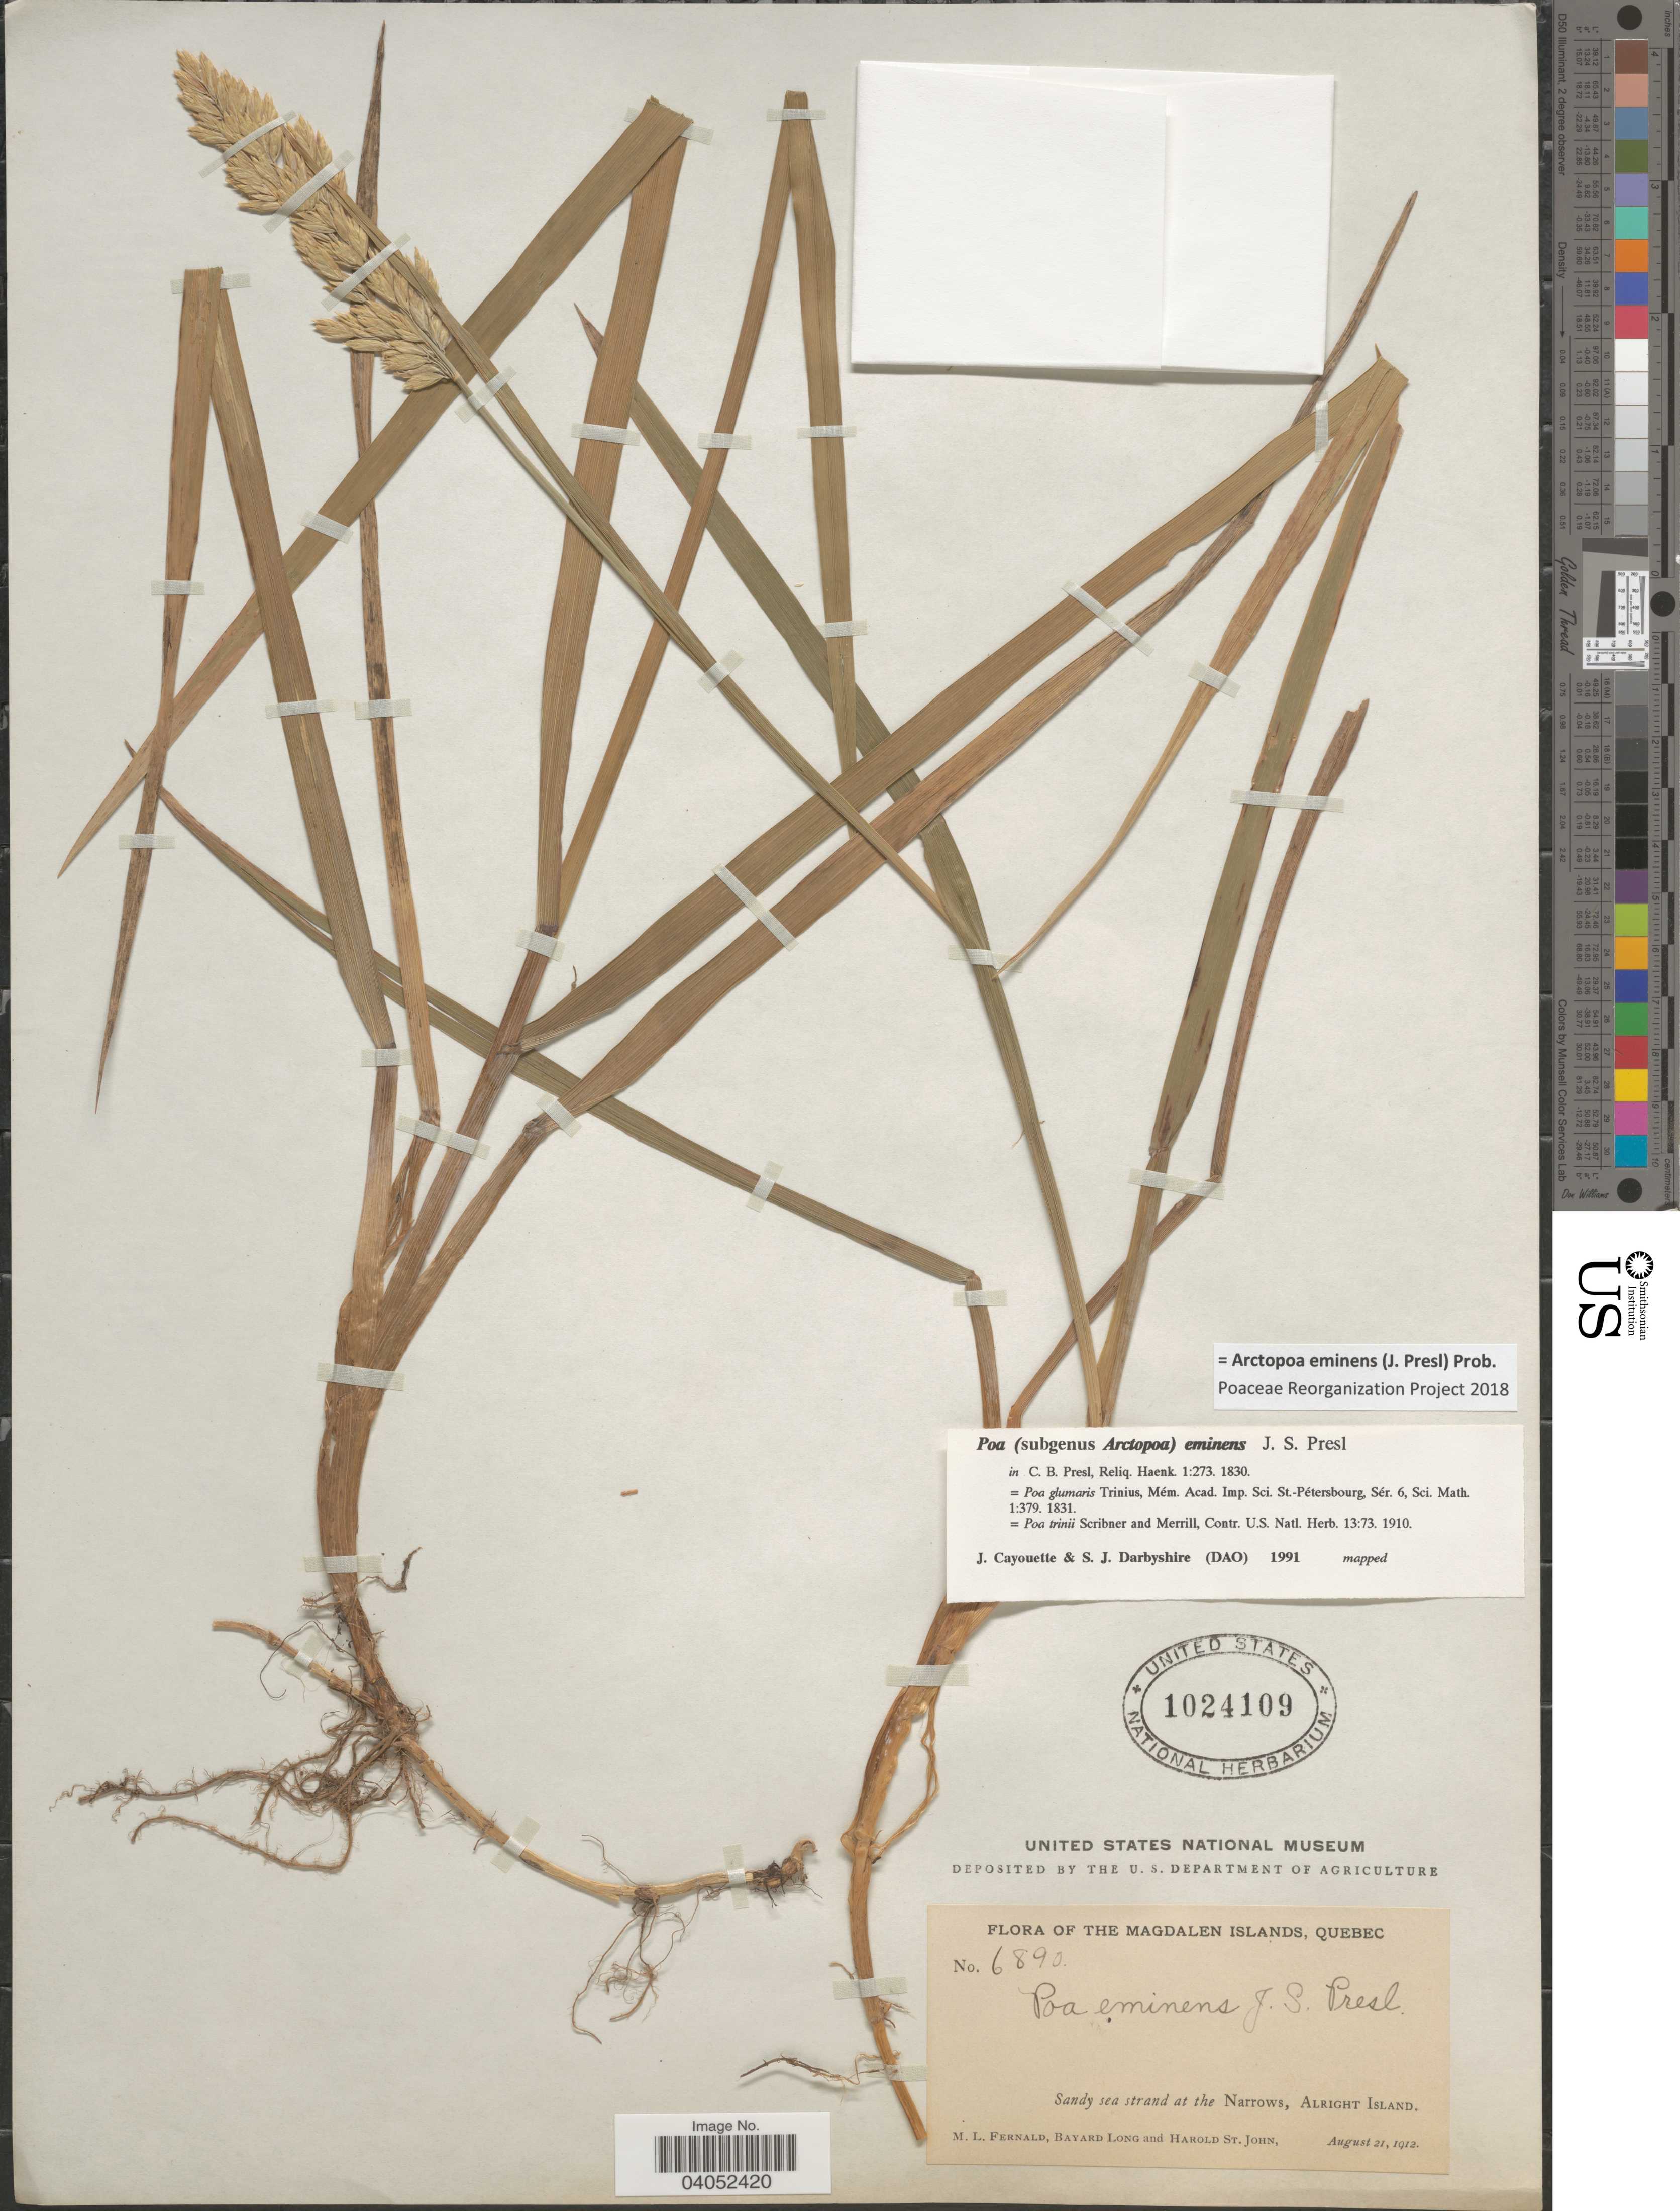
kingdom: Plantae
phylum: Tracheophyta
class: Liliopsida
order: Poales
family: Poaceae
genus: Arctopoa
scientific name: Arctopoa eminens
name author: (J. Presl) Prob.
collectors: M. L. Fernald, B. Long & H. St. John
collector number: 6890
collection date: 1912-08-21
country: Canada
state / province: Quebec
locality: Magdalen Islands. At the Narrows, Alright Island.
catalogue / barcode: US 1024109